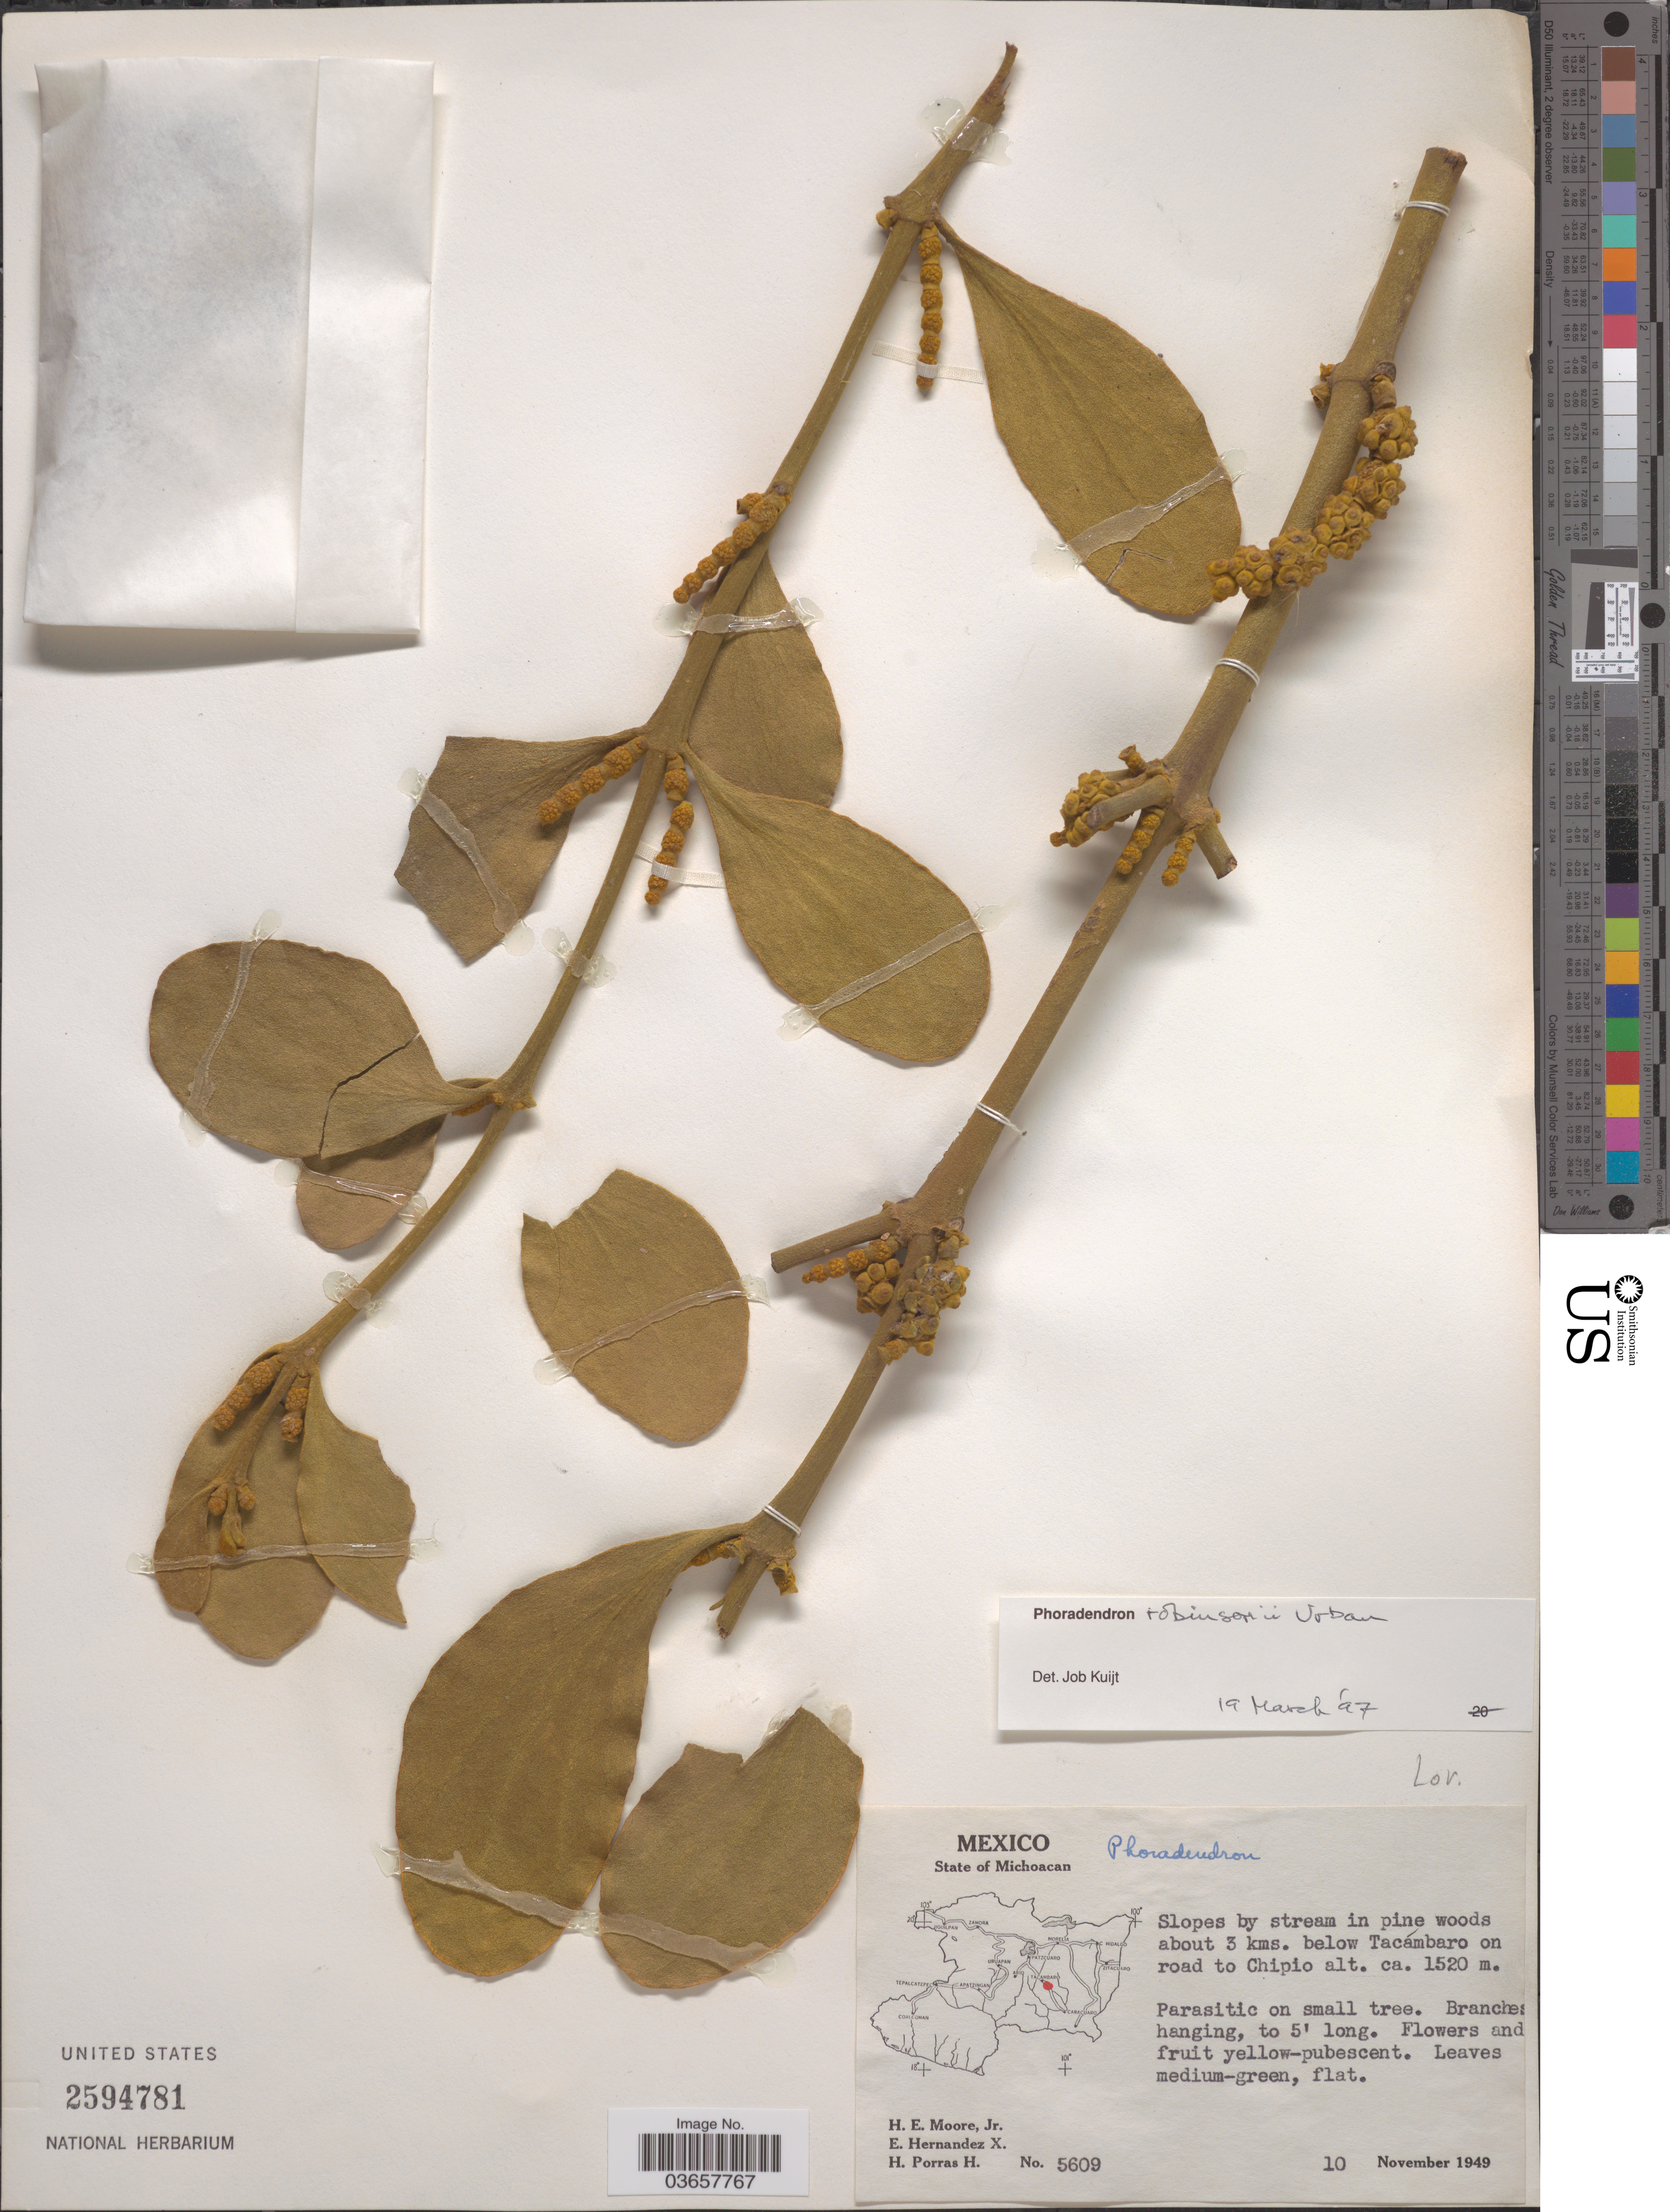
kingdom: Plantae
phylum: Tracheophyta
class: Magnoliopsida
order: Santalales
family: Viscaceae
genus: Phoradendron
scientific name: Phoradendron robinsonii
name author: Urb.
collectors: H. Moore, E. Hernandez X. & H. Porras-H.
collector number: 5609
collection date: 1949-11-10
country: Mexico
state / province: Michoacán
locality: Slopes by stream in pine woods about 4 kms. below Tacámbaro on road to Chipio.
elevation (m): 1520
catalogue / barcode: US 2594781